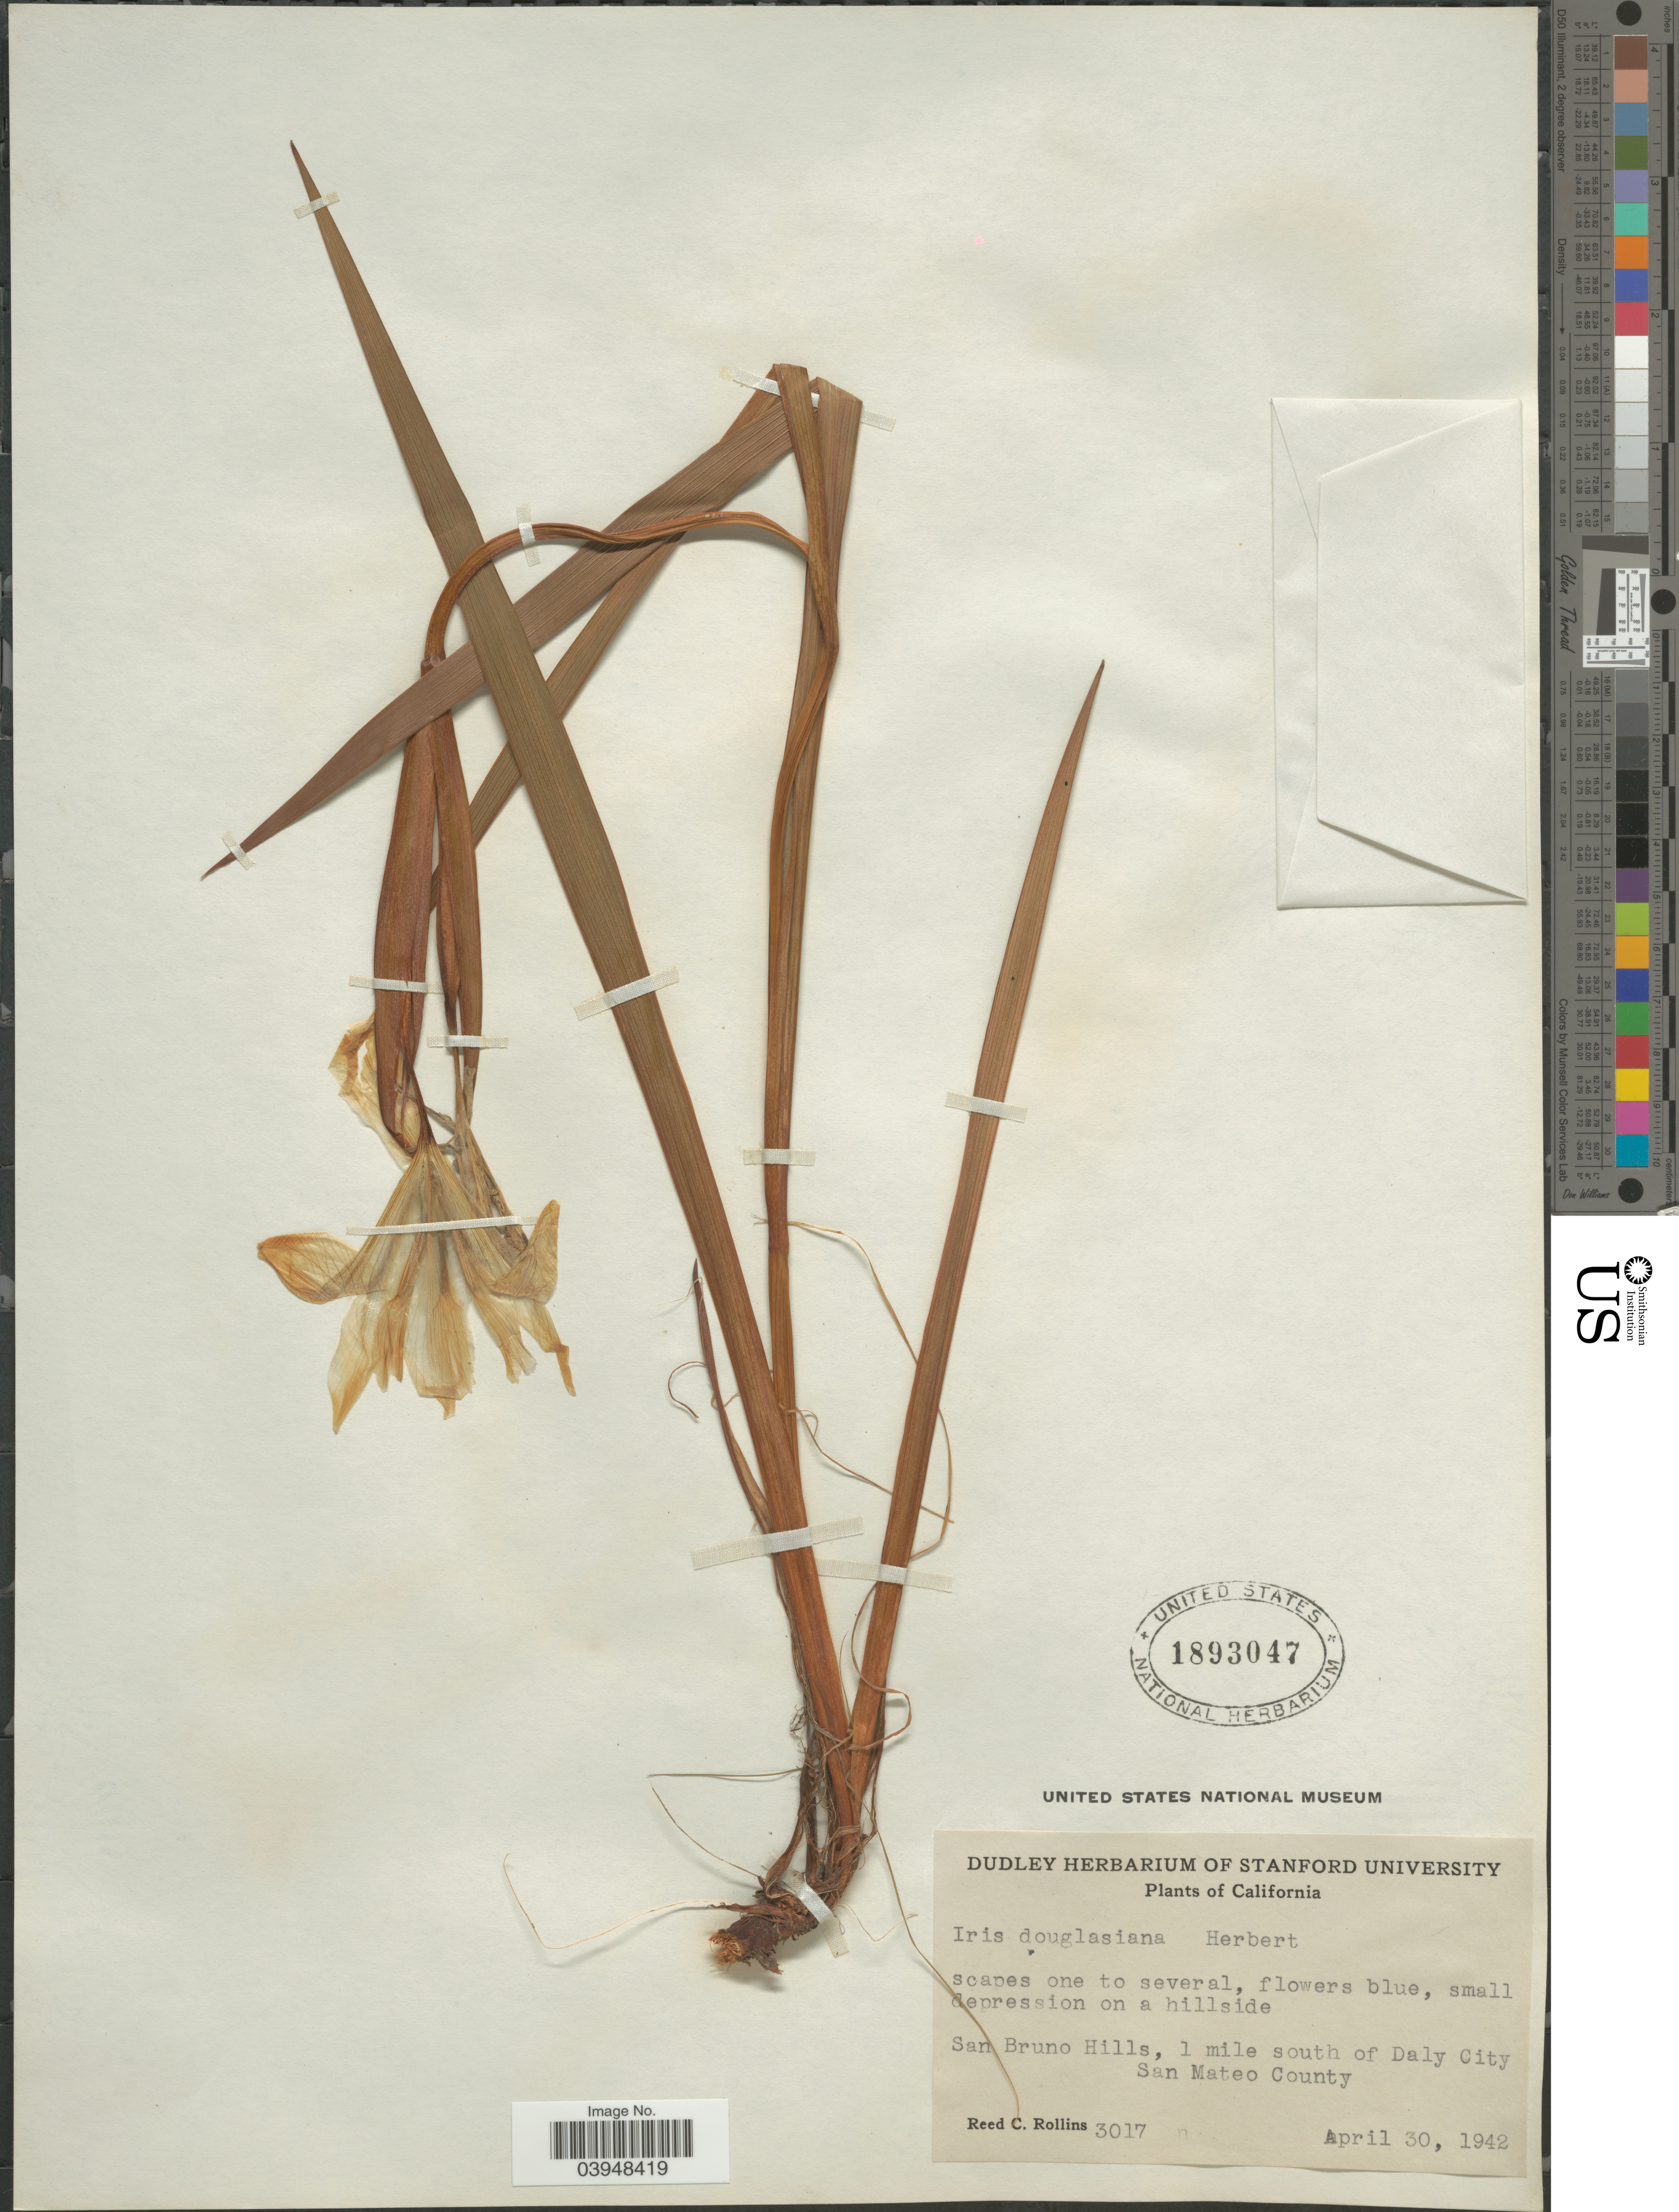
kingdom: Plantae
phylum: Tracheophyta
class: Liliopsida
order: Asparagales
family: Iridaceae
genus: Iris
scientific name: Iris douglasiana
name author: Herb.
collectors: R. C. Rollins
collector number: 3017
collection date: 1942-04-30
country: United States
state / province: California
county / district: San Mateo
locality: San Bruno Hills, 1 mile south of Daly City. San Mateo County.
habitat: small depression on a hillside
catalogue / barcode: US 1893047